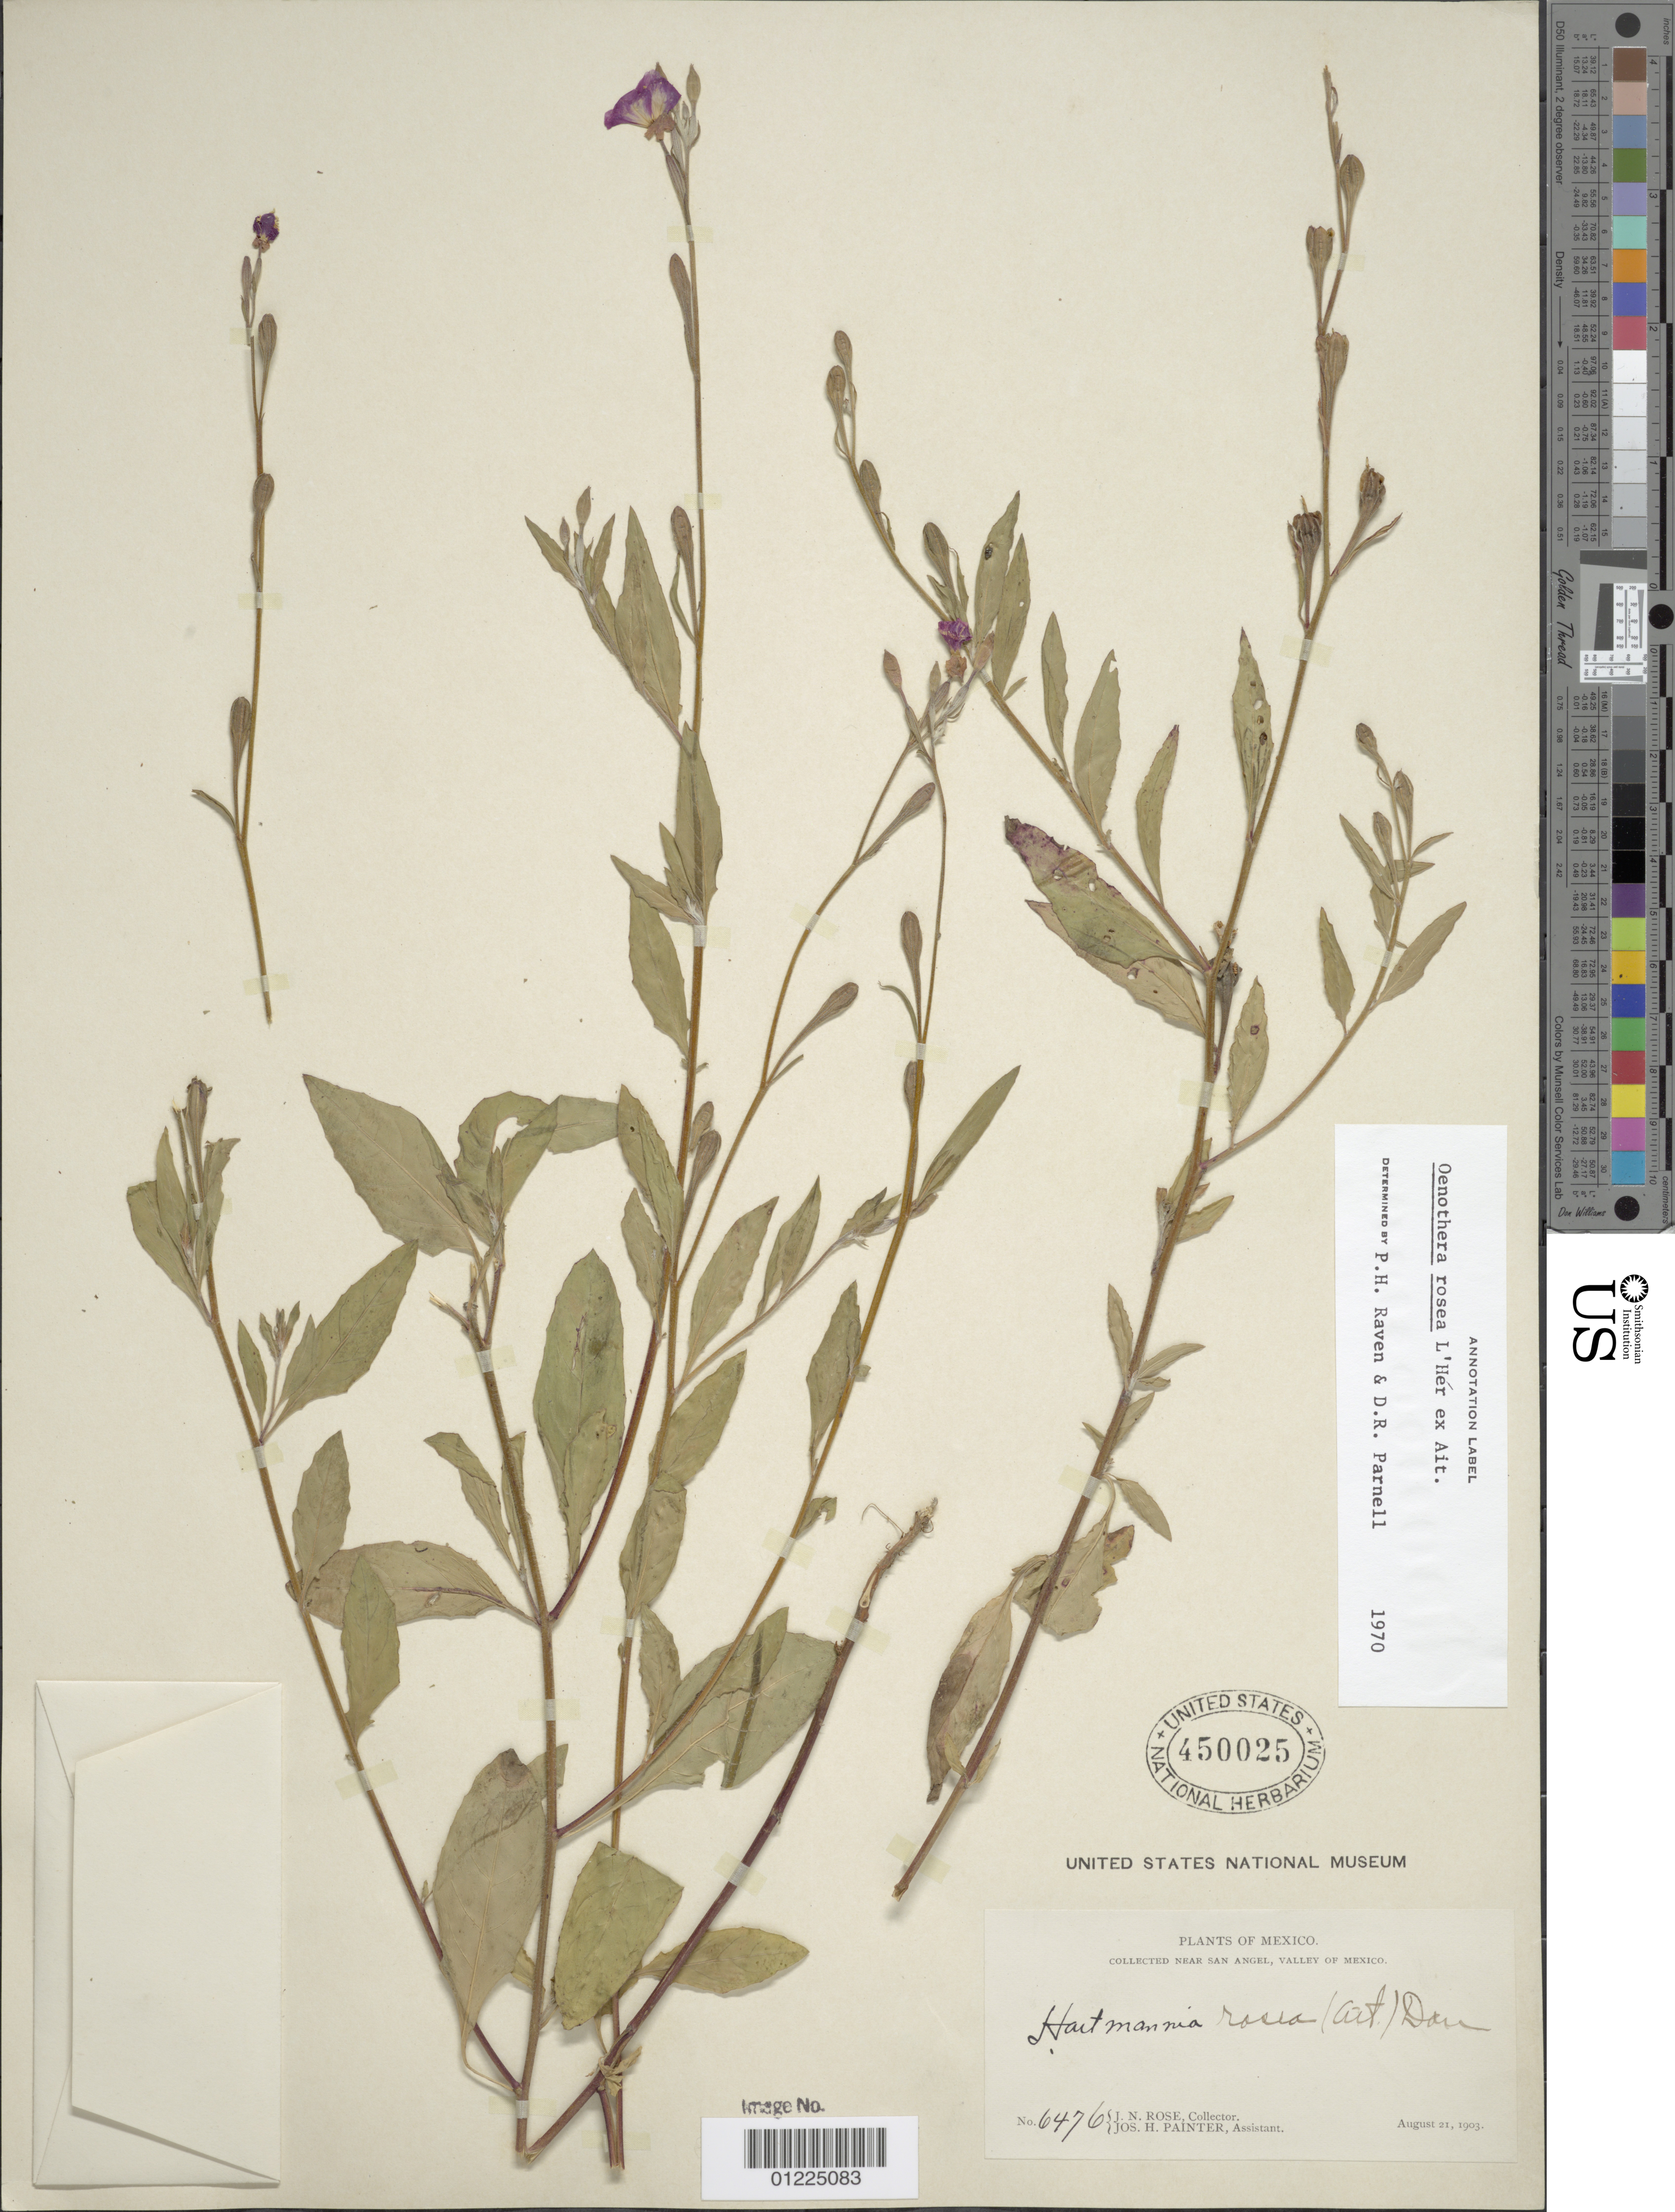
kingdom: Plantae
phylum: Tracheophyta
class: Magnoliopsida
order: Myrtales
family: Onagraceae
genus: Oenothera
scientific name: Oenothera rosea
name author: L'Hér. ex Aiton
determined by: Raven, P. H.; Parnell, D. R.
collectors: J. N. Rose & J. H. Painter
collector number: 6476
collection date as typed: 21 Aug 1903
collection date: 1903-08-21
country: Mexico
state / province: Distrito Federal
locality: Near San Angel, Valley of Mexico.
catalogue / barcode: US 450025